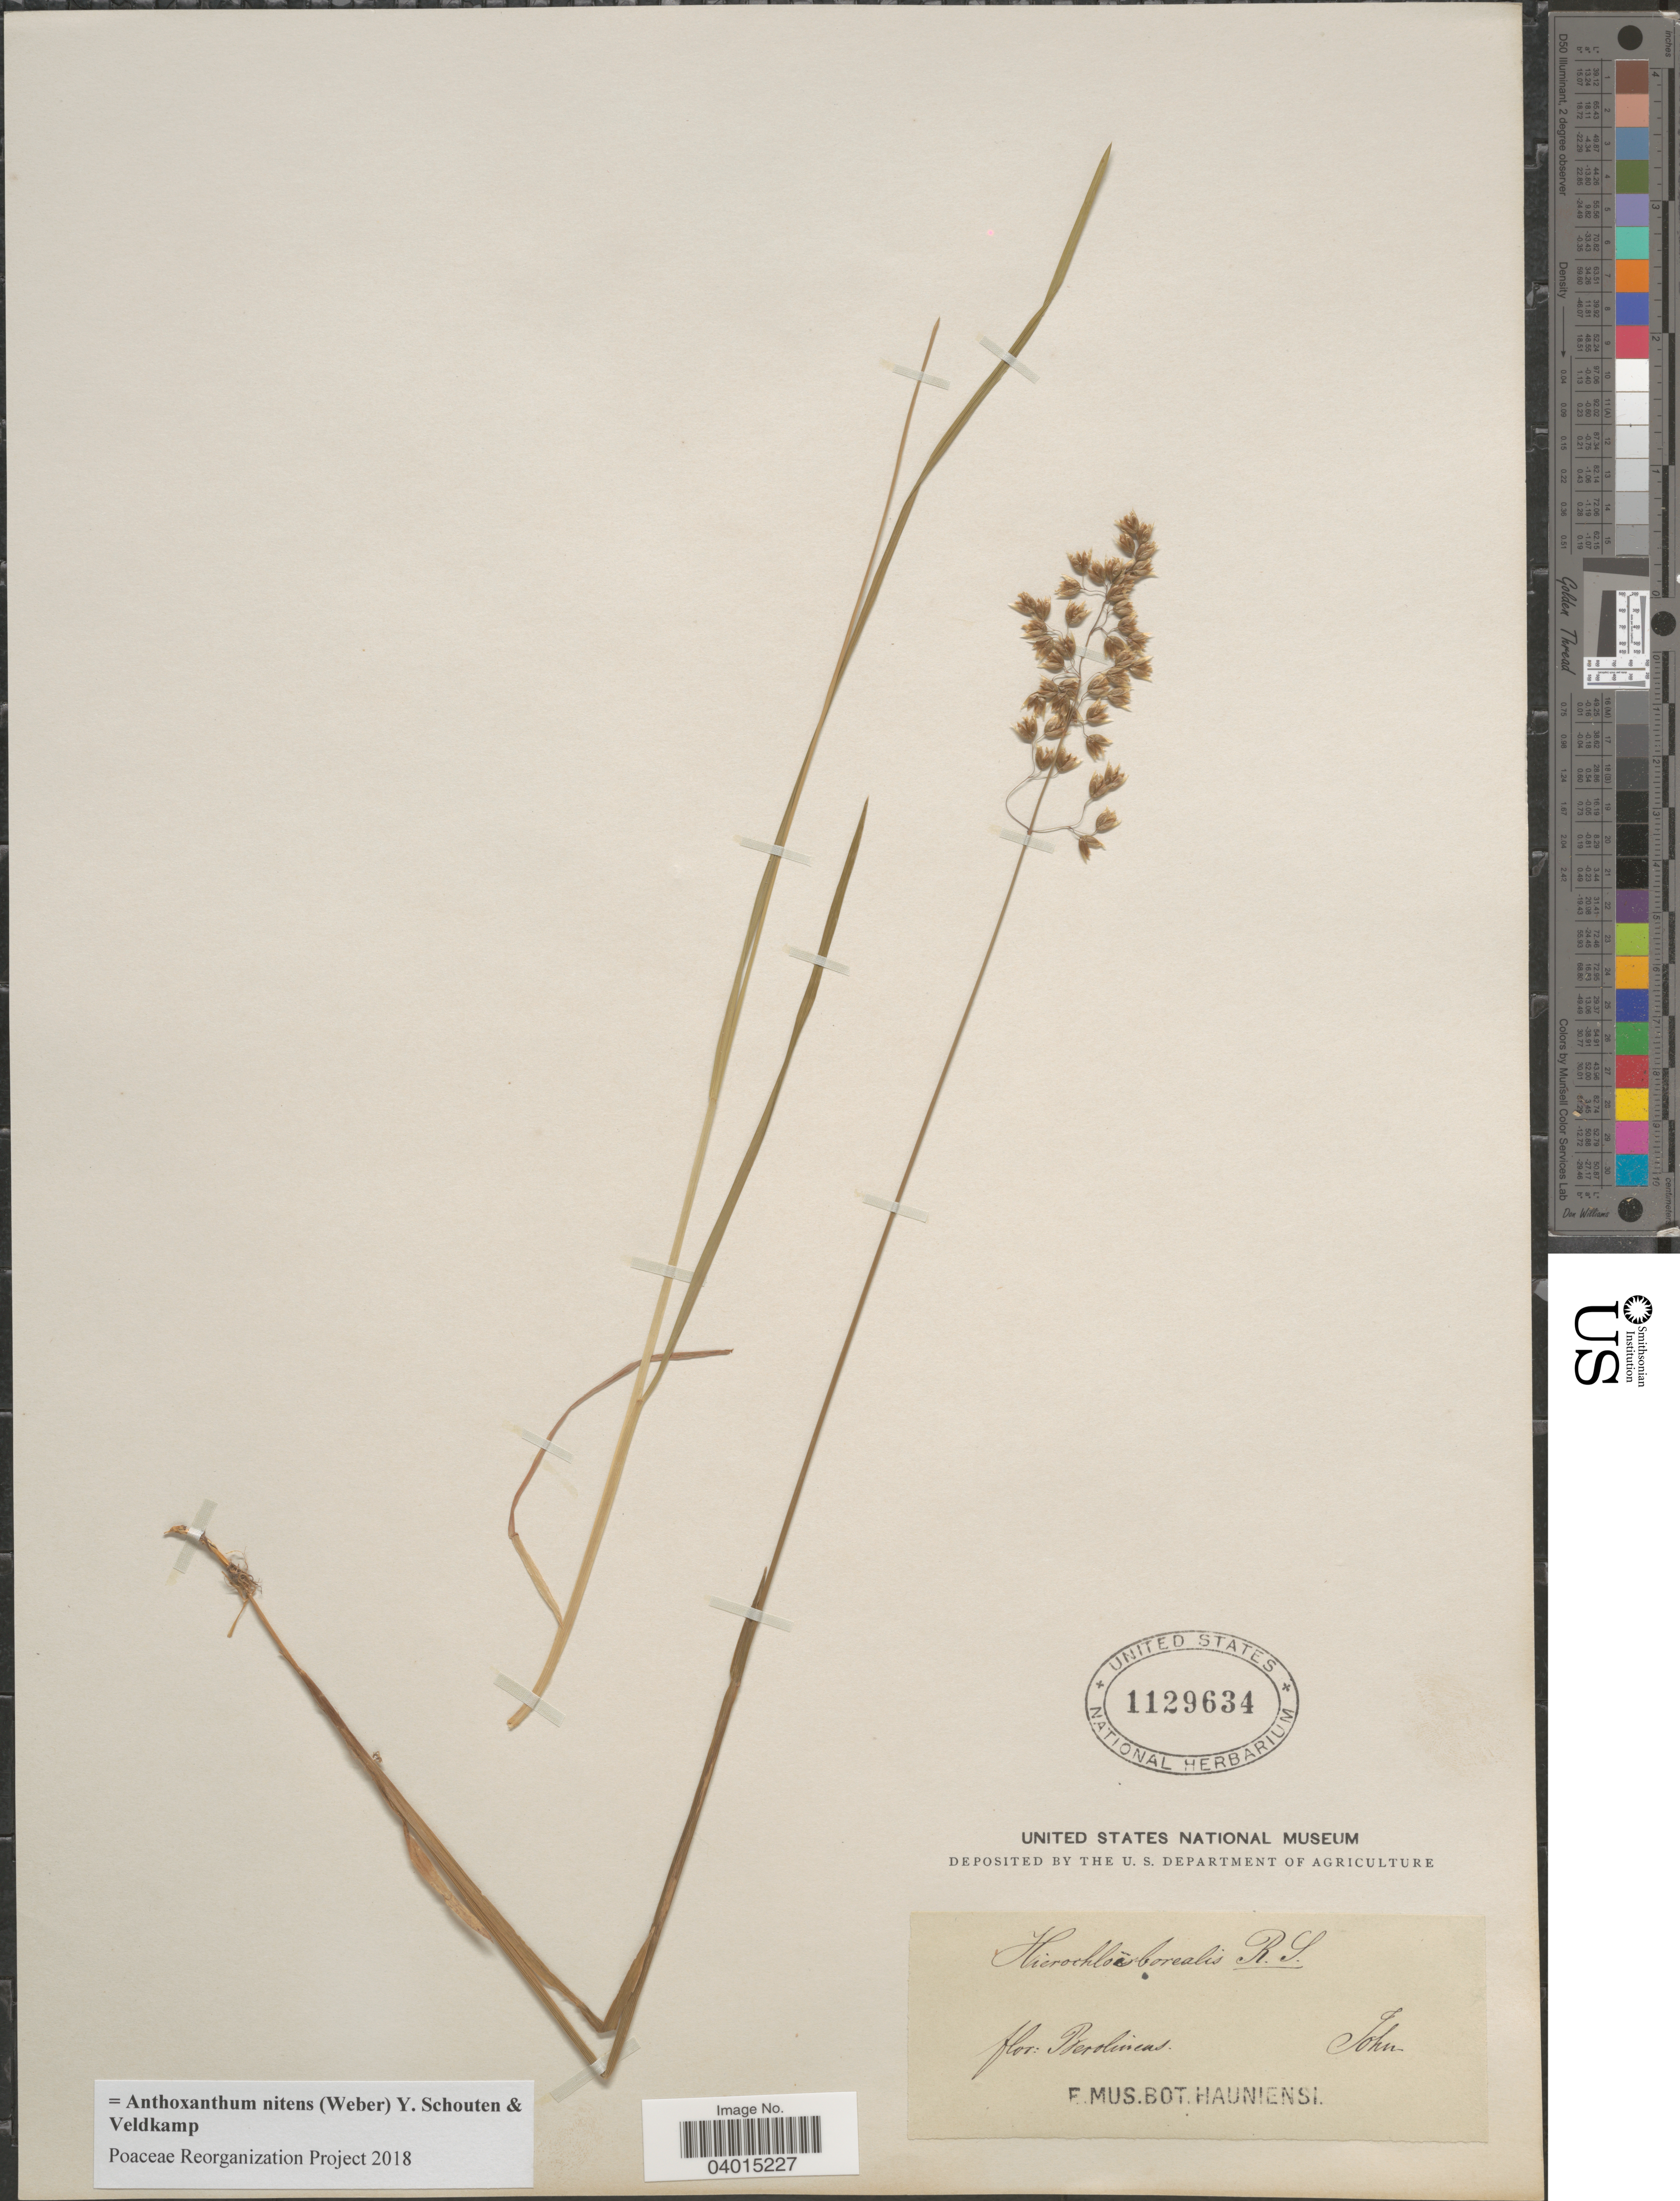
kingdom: Plantae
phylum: Tracheophyta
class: Liliopsida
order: Poales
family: Poaceae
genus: Anthoxanthum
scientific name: Anthoxanthum nitens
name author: (G.H. Weber) R.T.A. Schouten & Veldkamp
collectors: -. John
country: Germany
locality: Berolinens.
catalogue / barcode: US 1129634